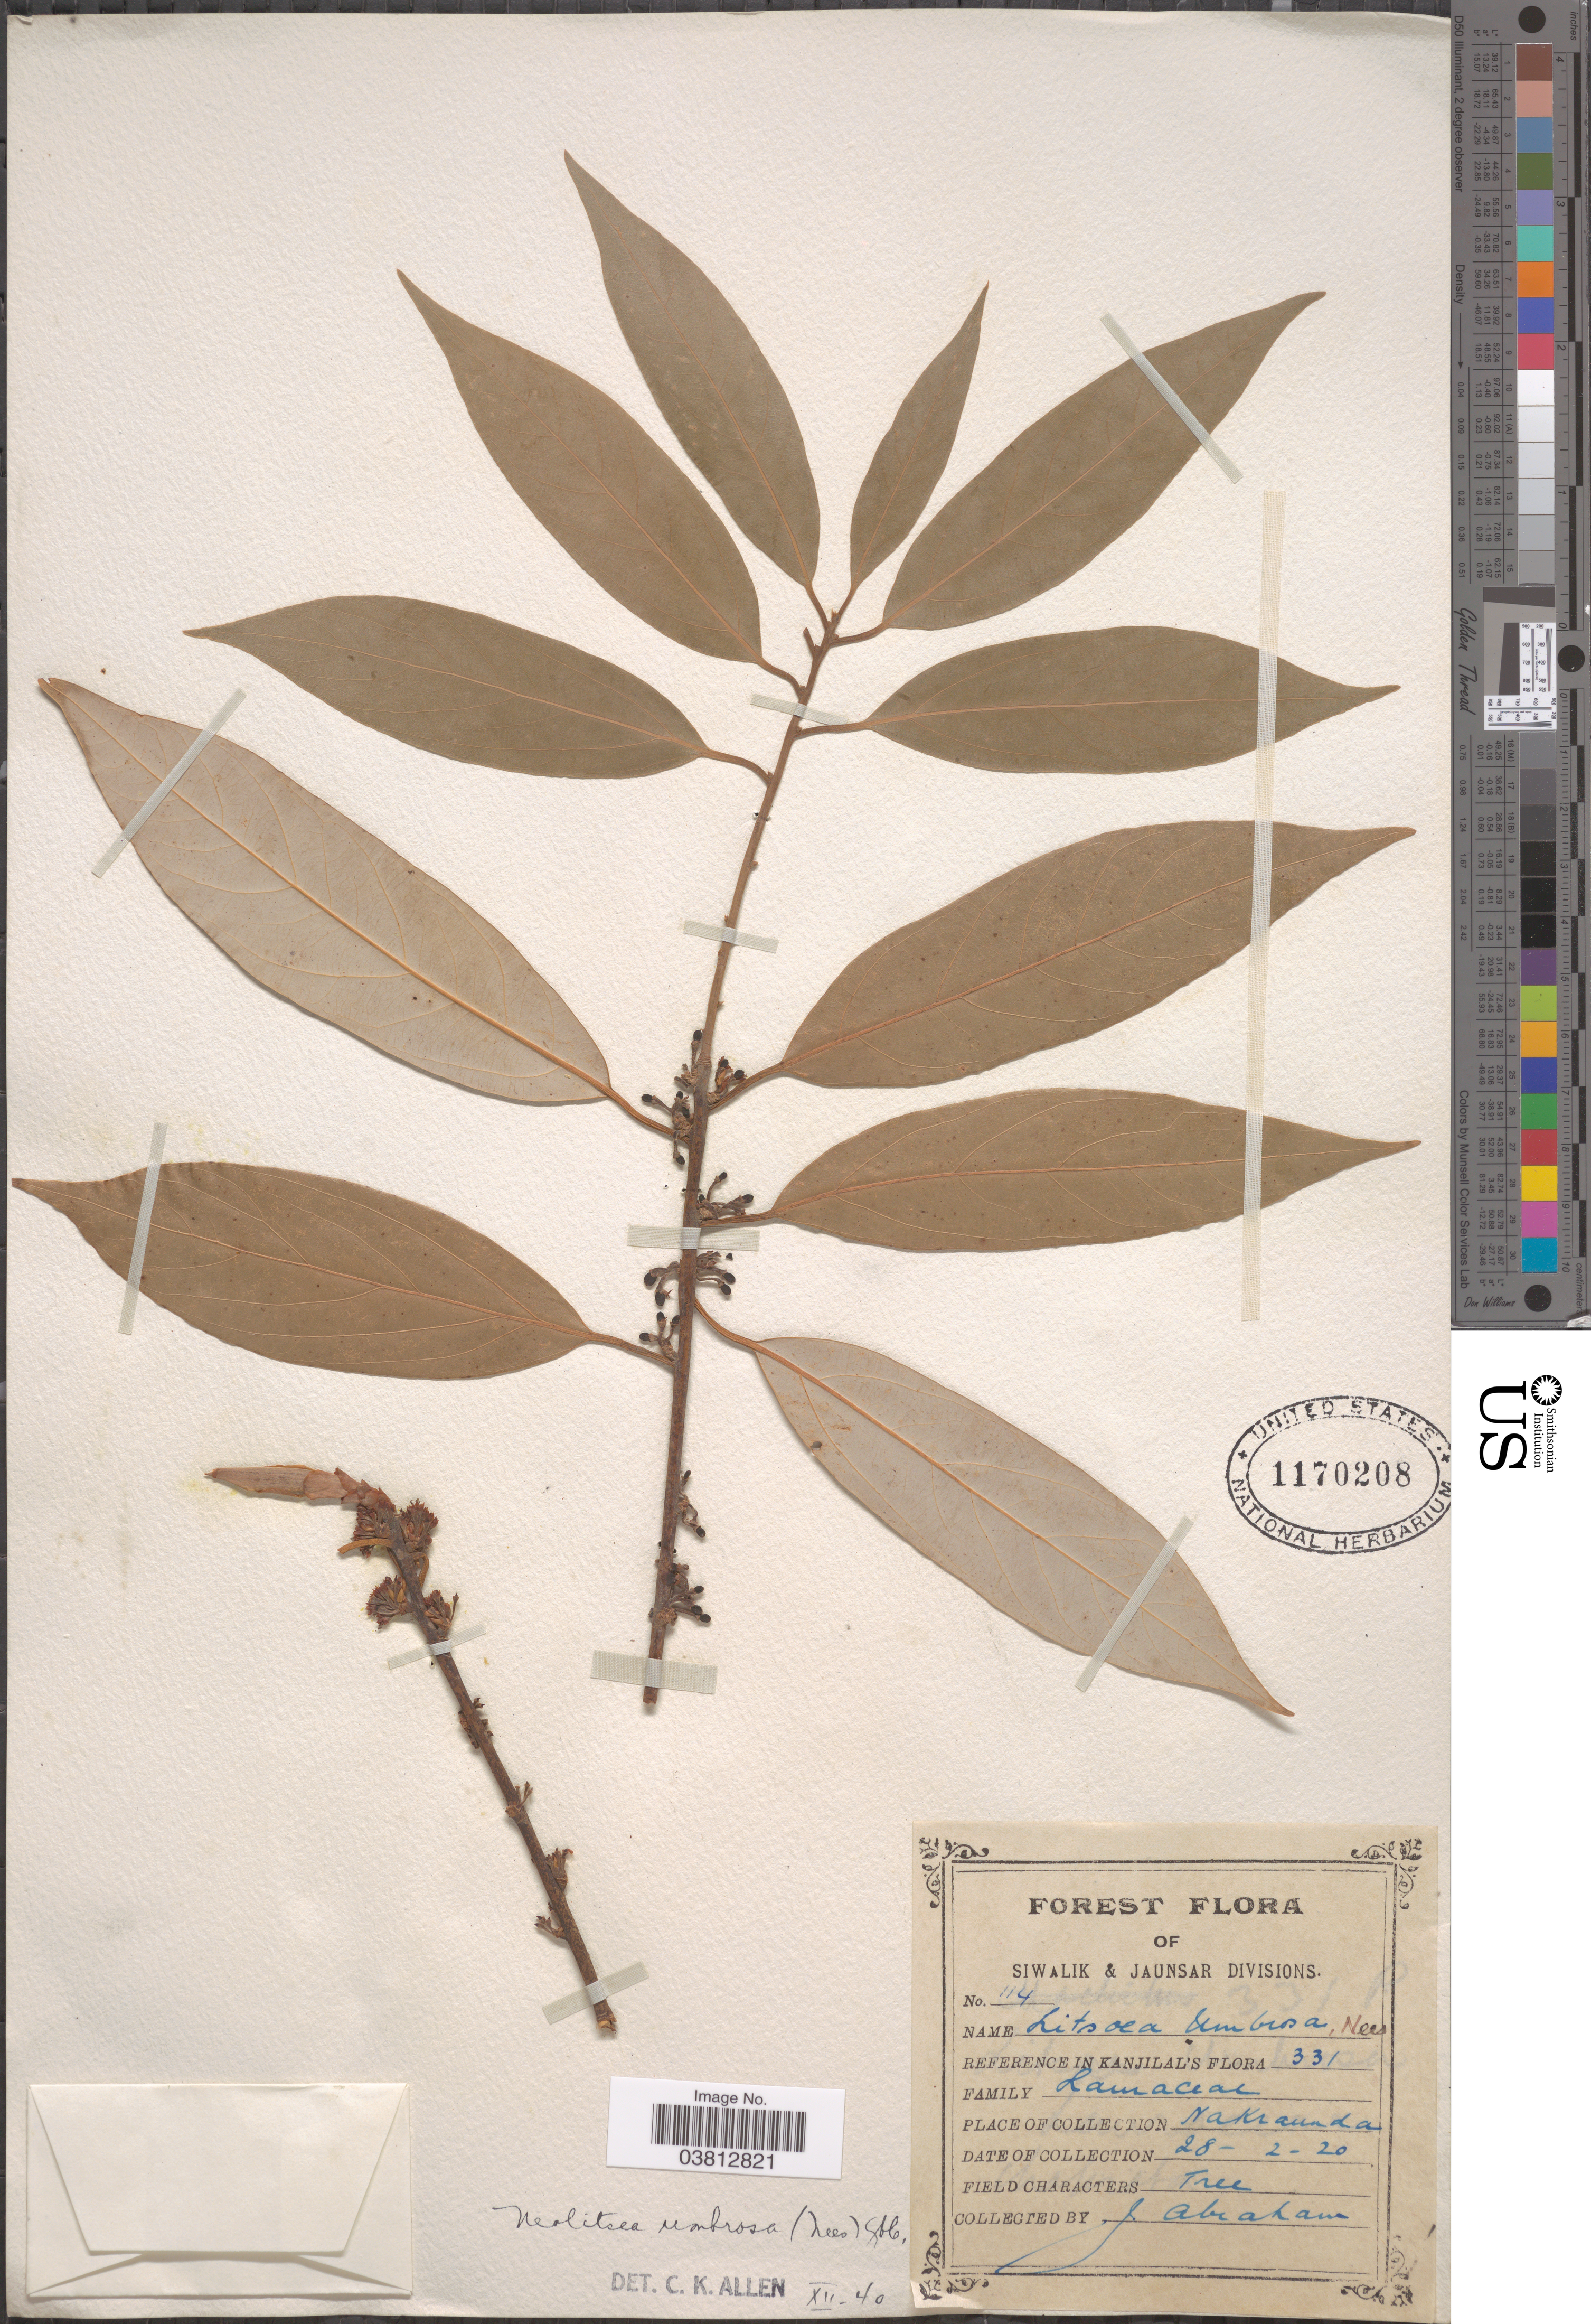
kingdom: Plantae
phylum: Tracheophyta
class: Magnoliopsida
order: Laurales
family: Lauraceae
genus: Neolitsea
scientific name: Neolitsea umbrosa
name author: (Nees) Gamble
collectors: J. Abraham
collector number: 114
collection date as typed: Transcribed d/m/y: 28/2/20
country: India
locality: Siwalik & Jaunsar Divisions. Nakraunda.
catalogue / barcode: US 1170208